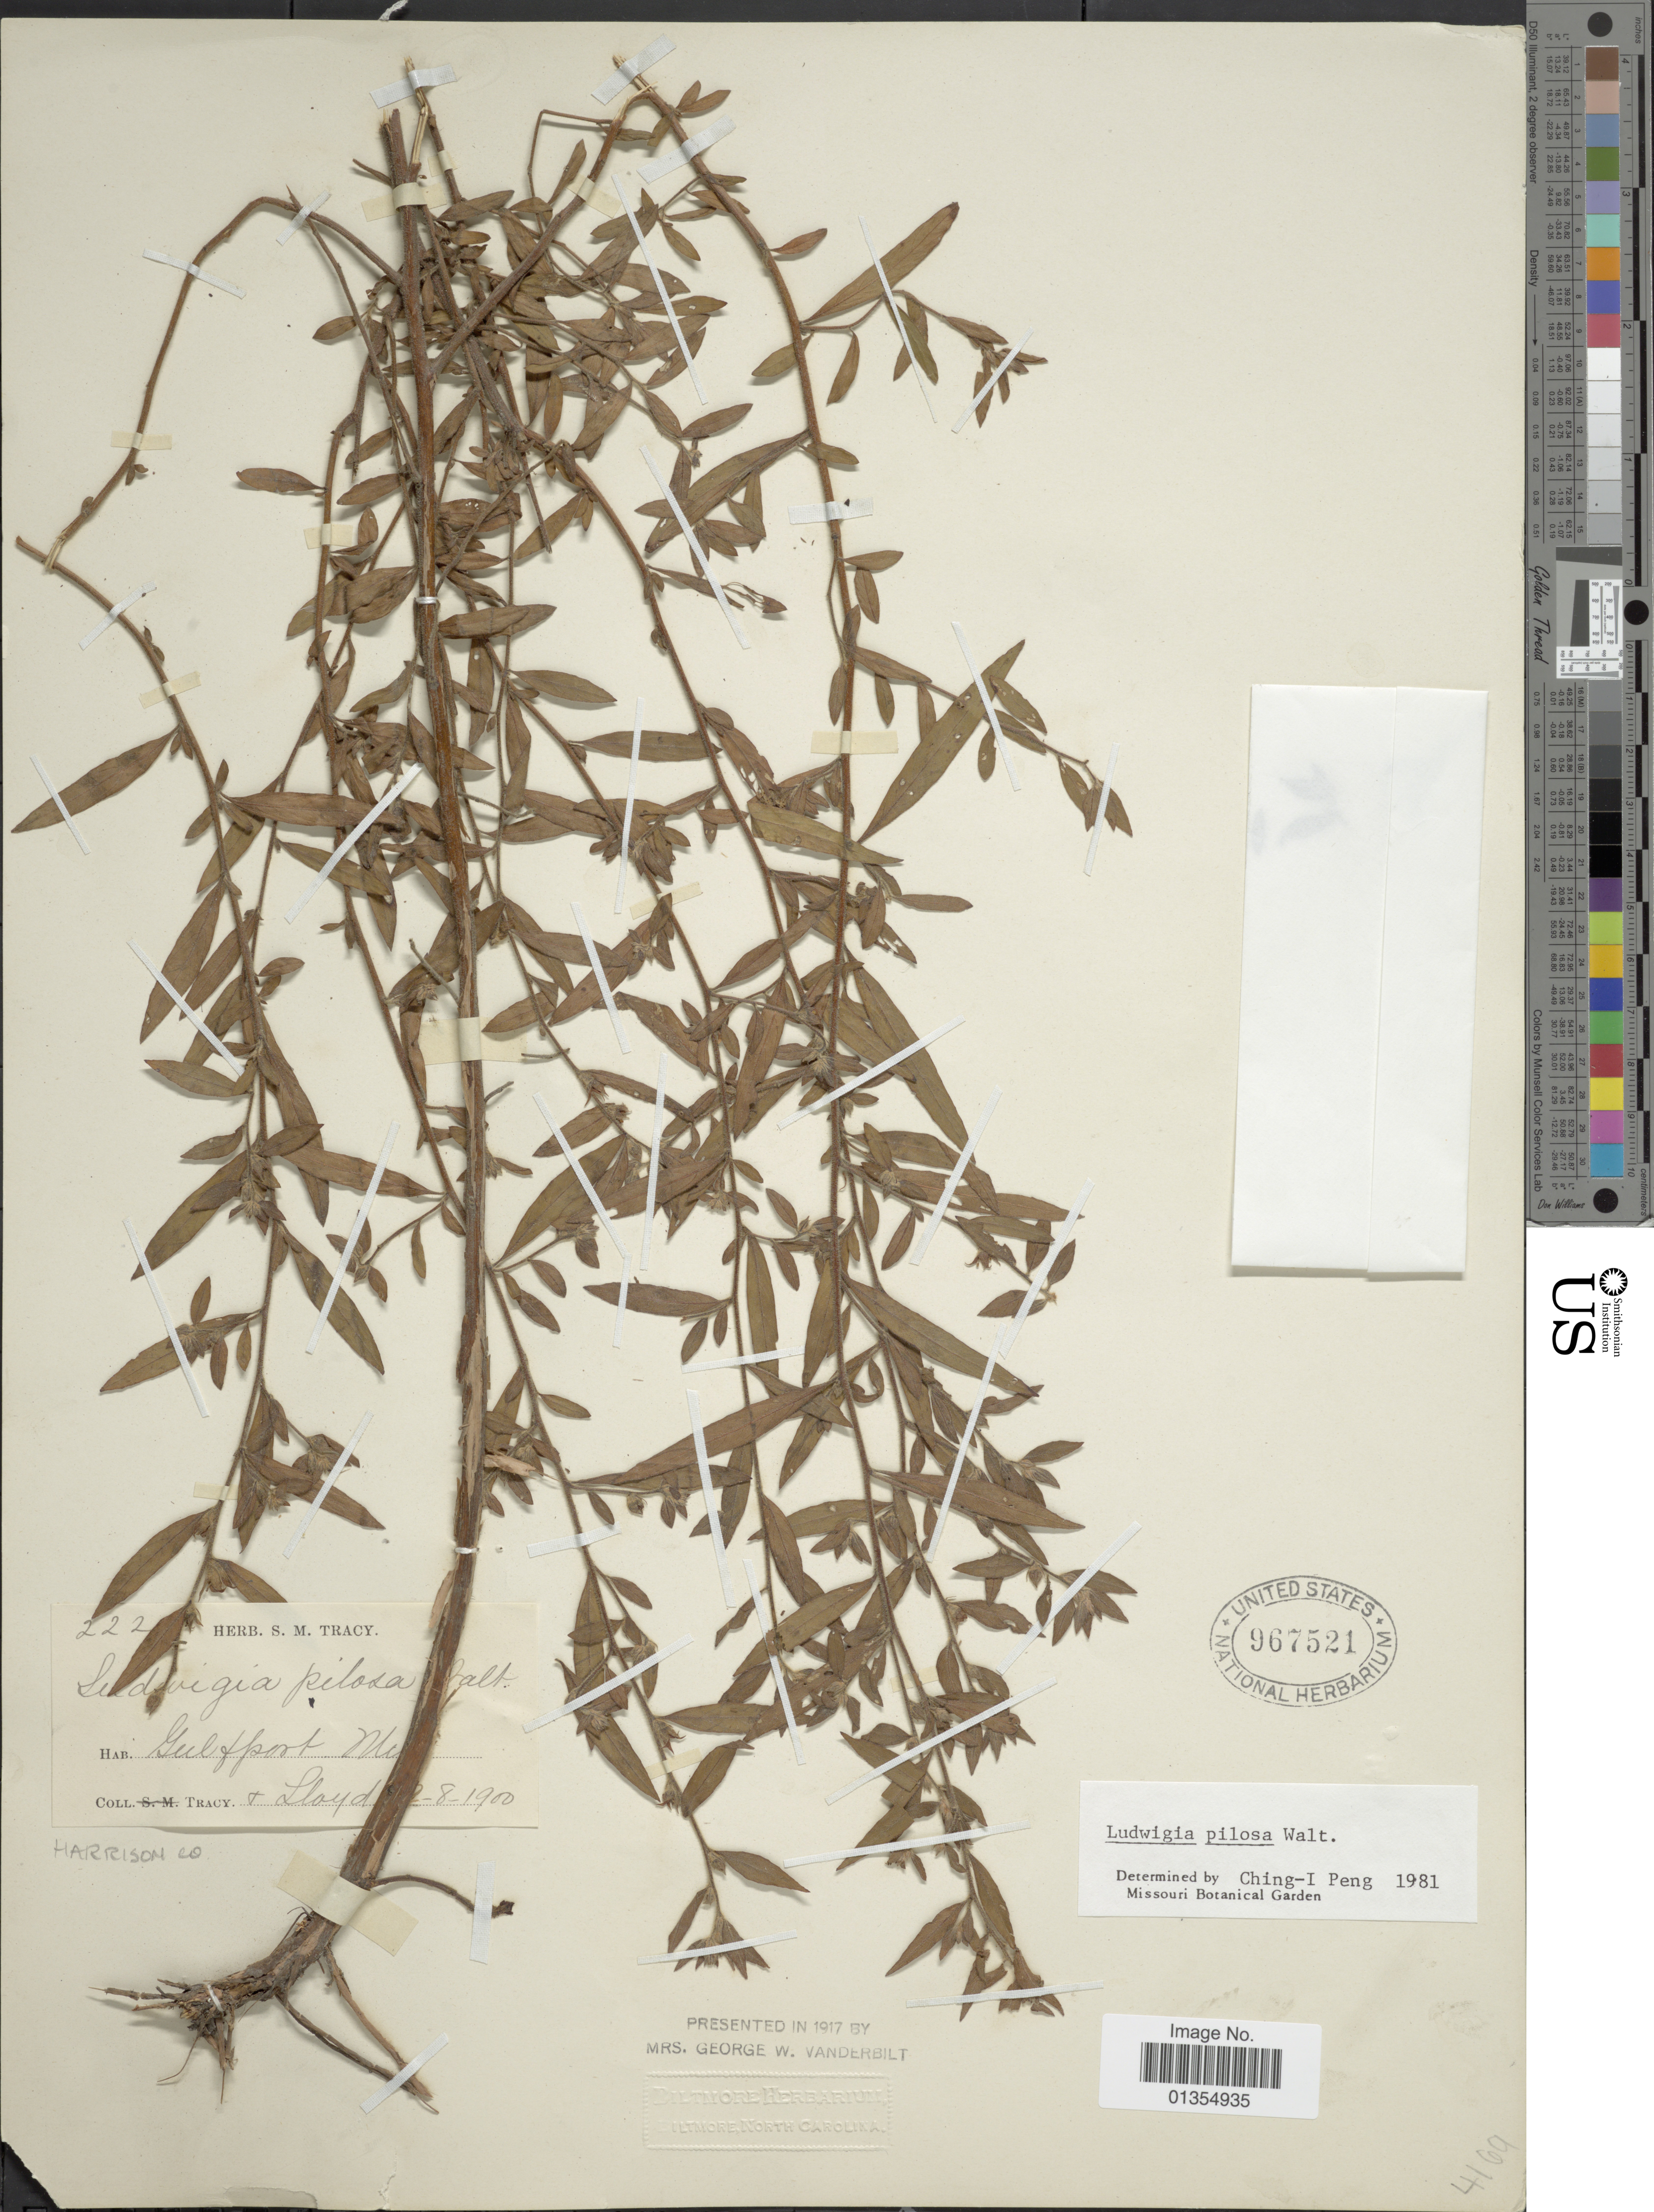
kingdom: Plantae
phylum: Tracheophyta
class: Magnoliopsida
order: Myrtales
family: Onagraceae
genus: Ludwigia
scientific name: Ludwigia pilosa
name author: Walter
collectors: -. Tracy & -- Lloyd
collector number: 222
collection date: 1900-08-02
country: United States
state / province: Mississippi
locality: Gulfport, Harrison Co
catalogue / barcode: US 967521